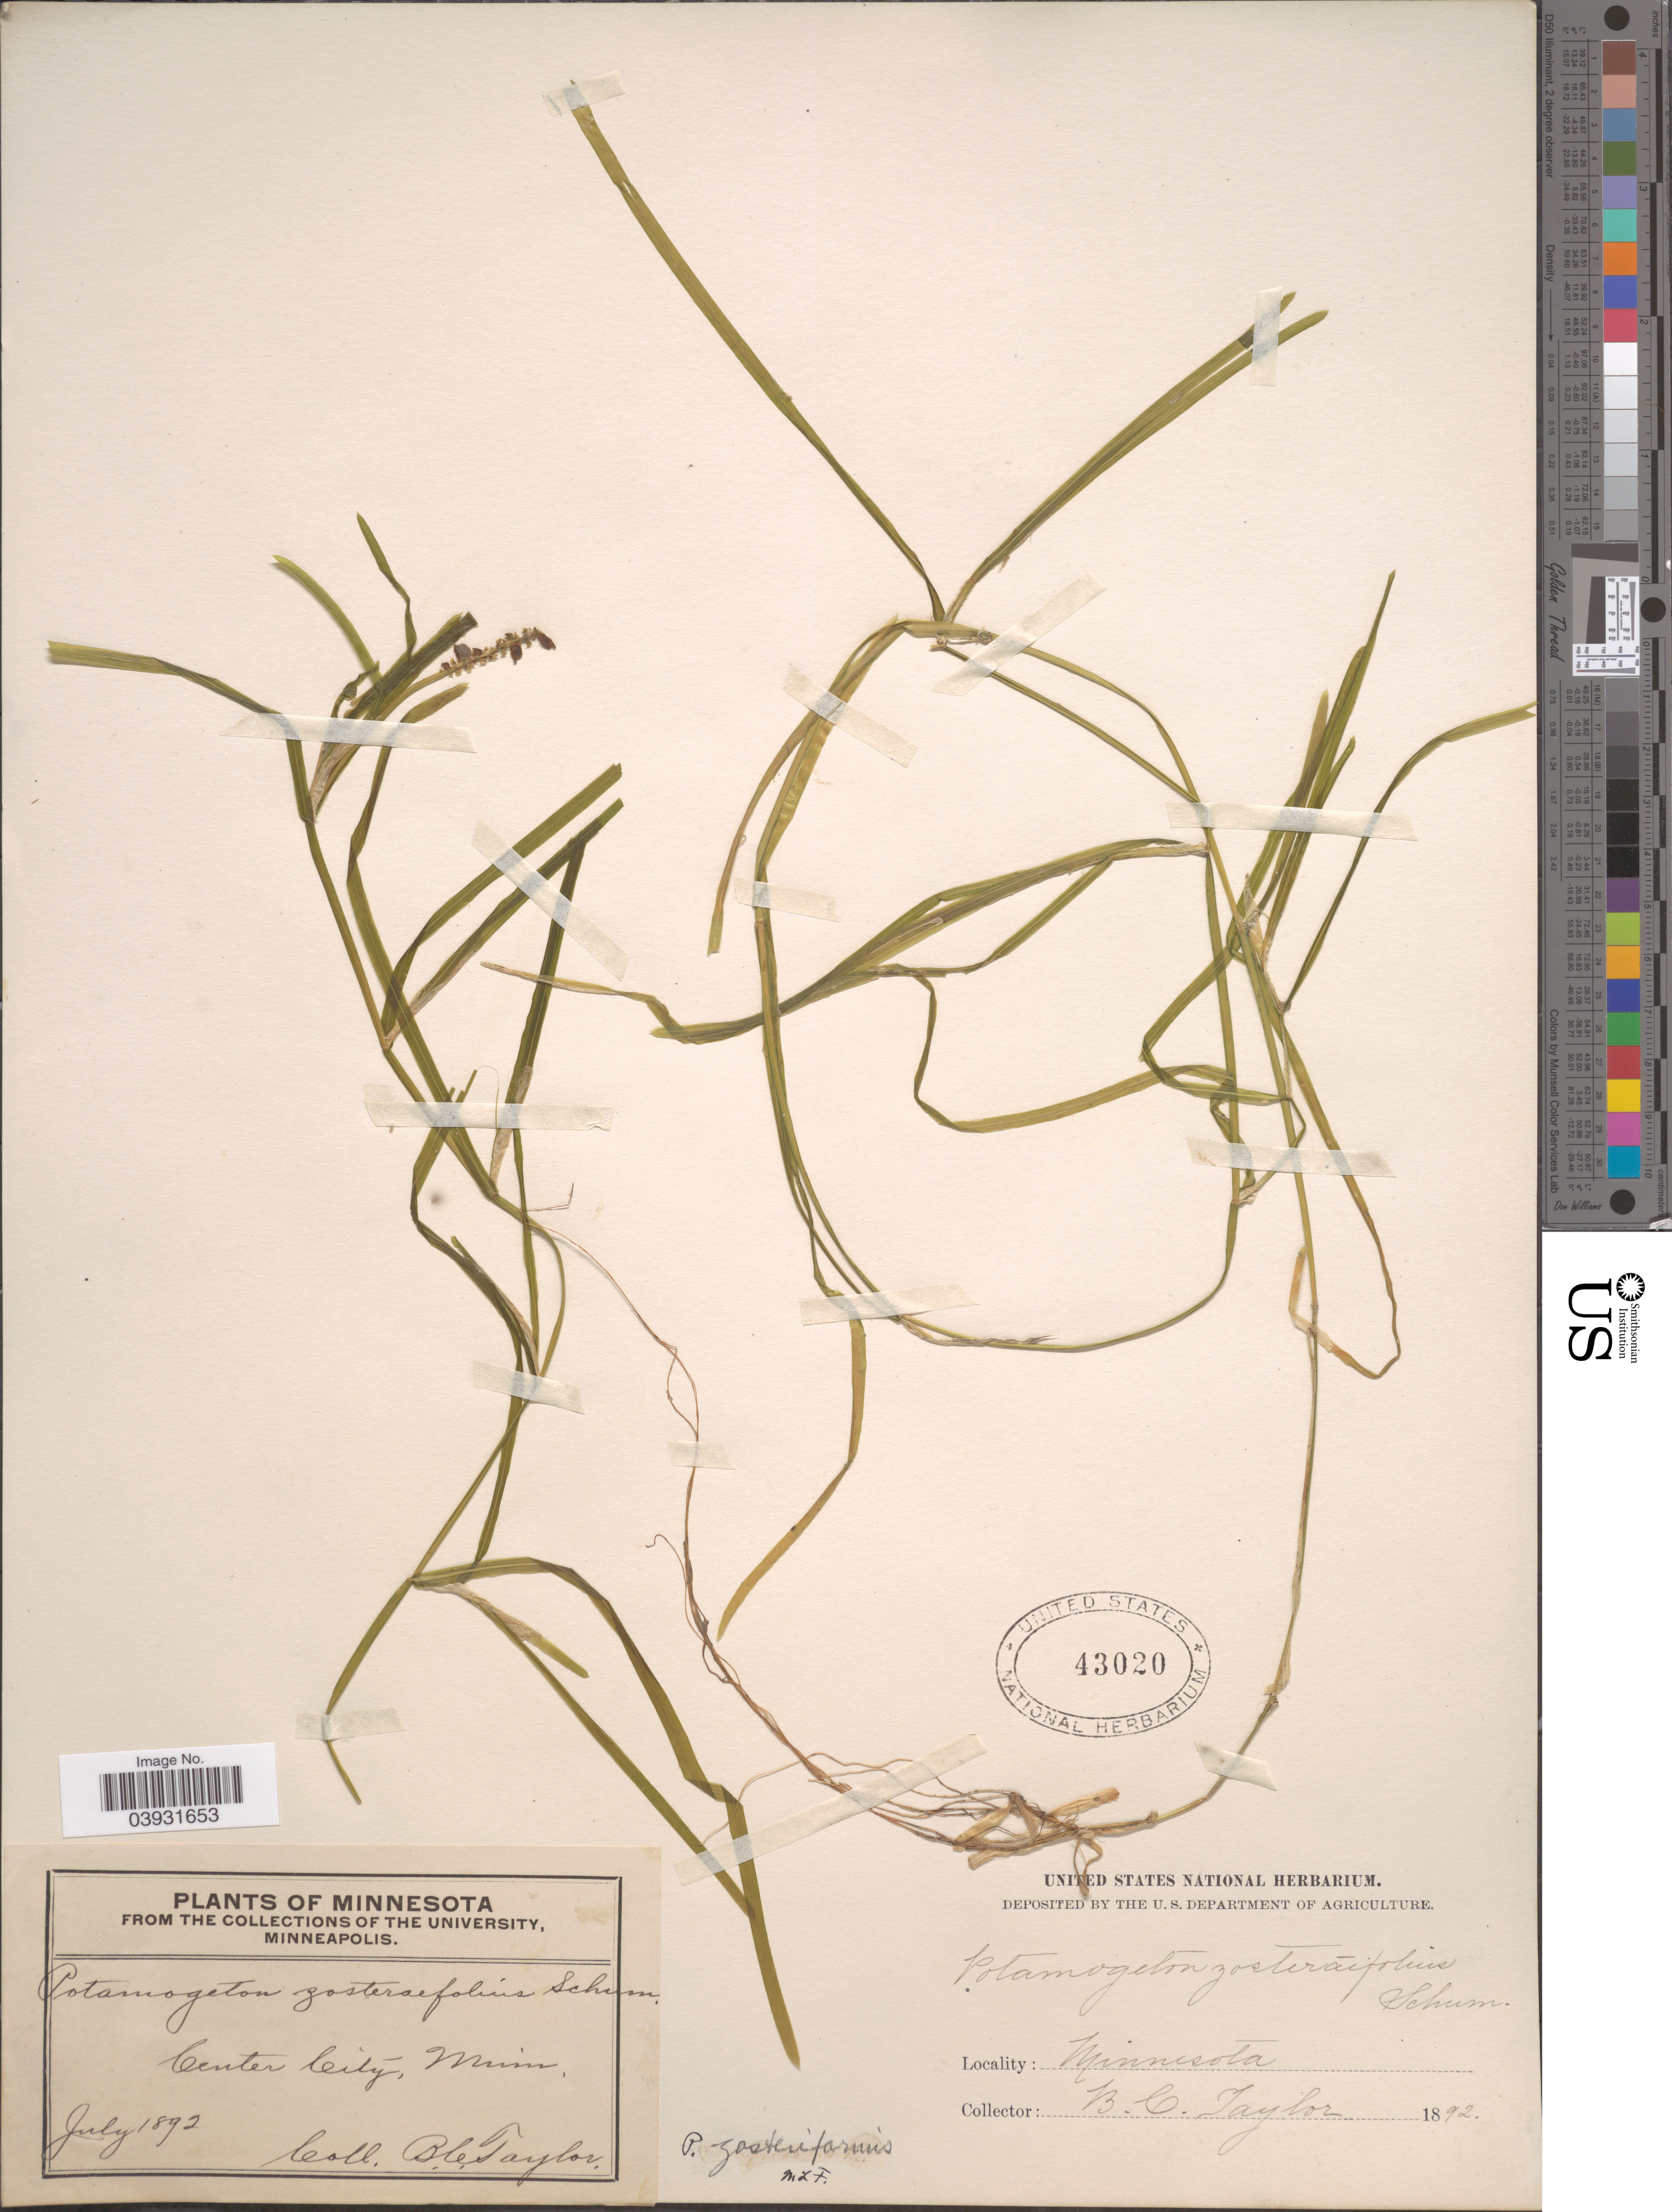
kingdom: Plantae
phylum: Tracheophyta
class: Liliopsida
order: Alismatales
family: Potamogetonaceae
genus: Potamogeton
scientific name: Potamogeton zosterifolius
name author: Schumach.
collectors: B. C. Taylor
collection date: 1892-07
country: United States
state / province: Minnesota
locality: Center City.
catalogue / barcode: US 43020